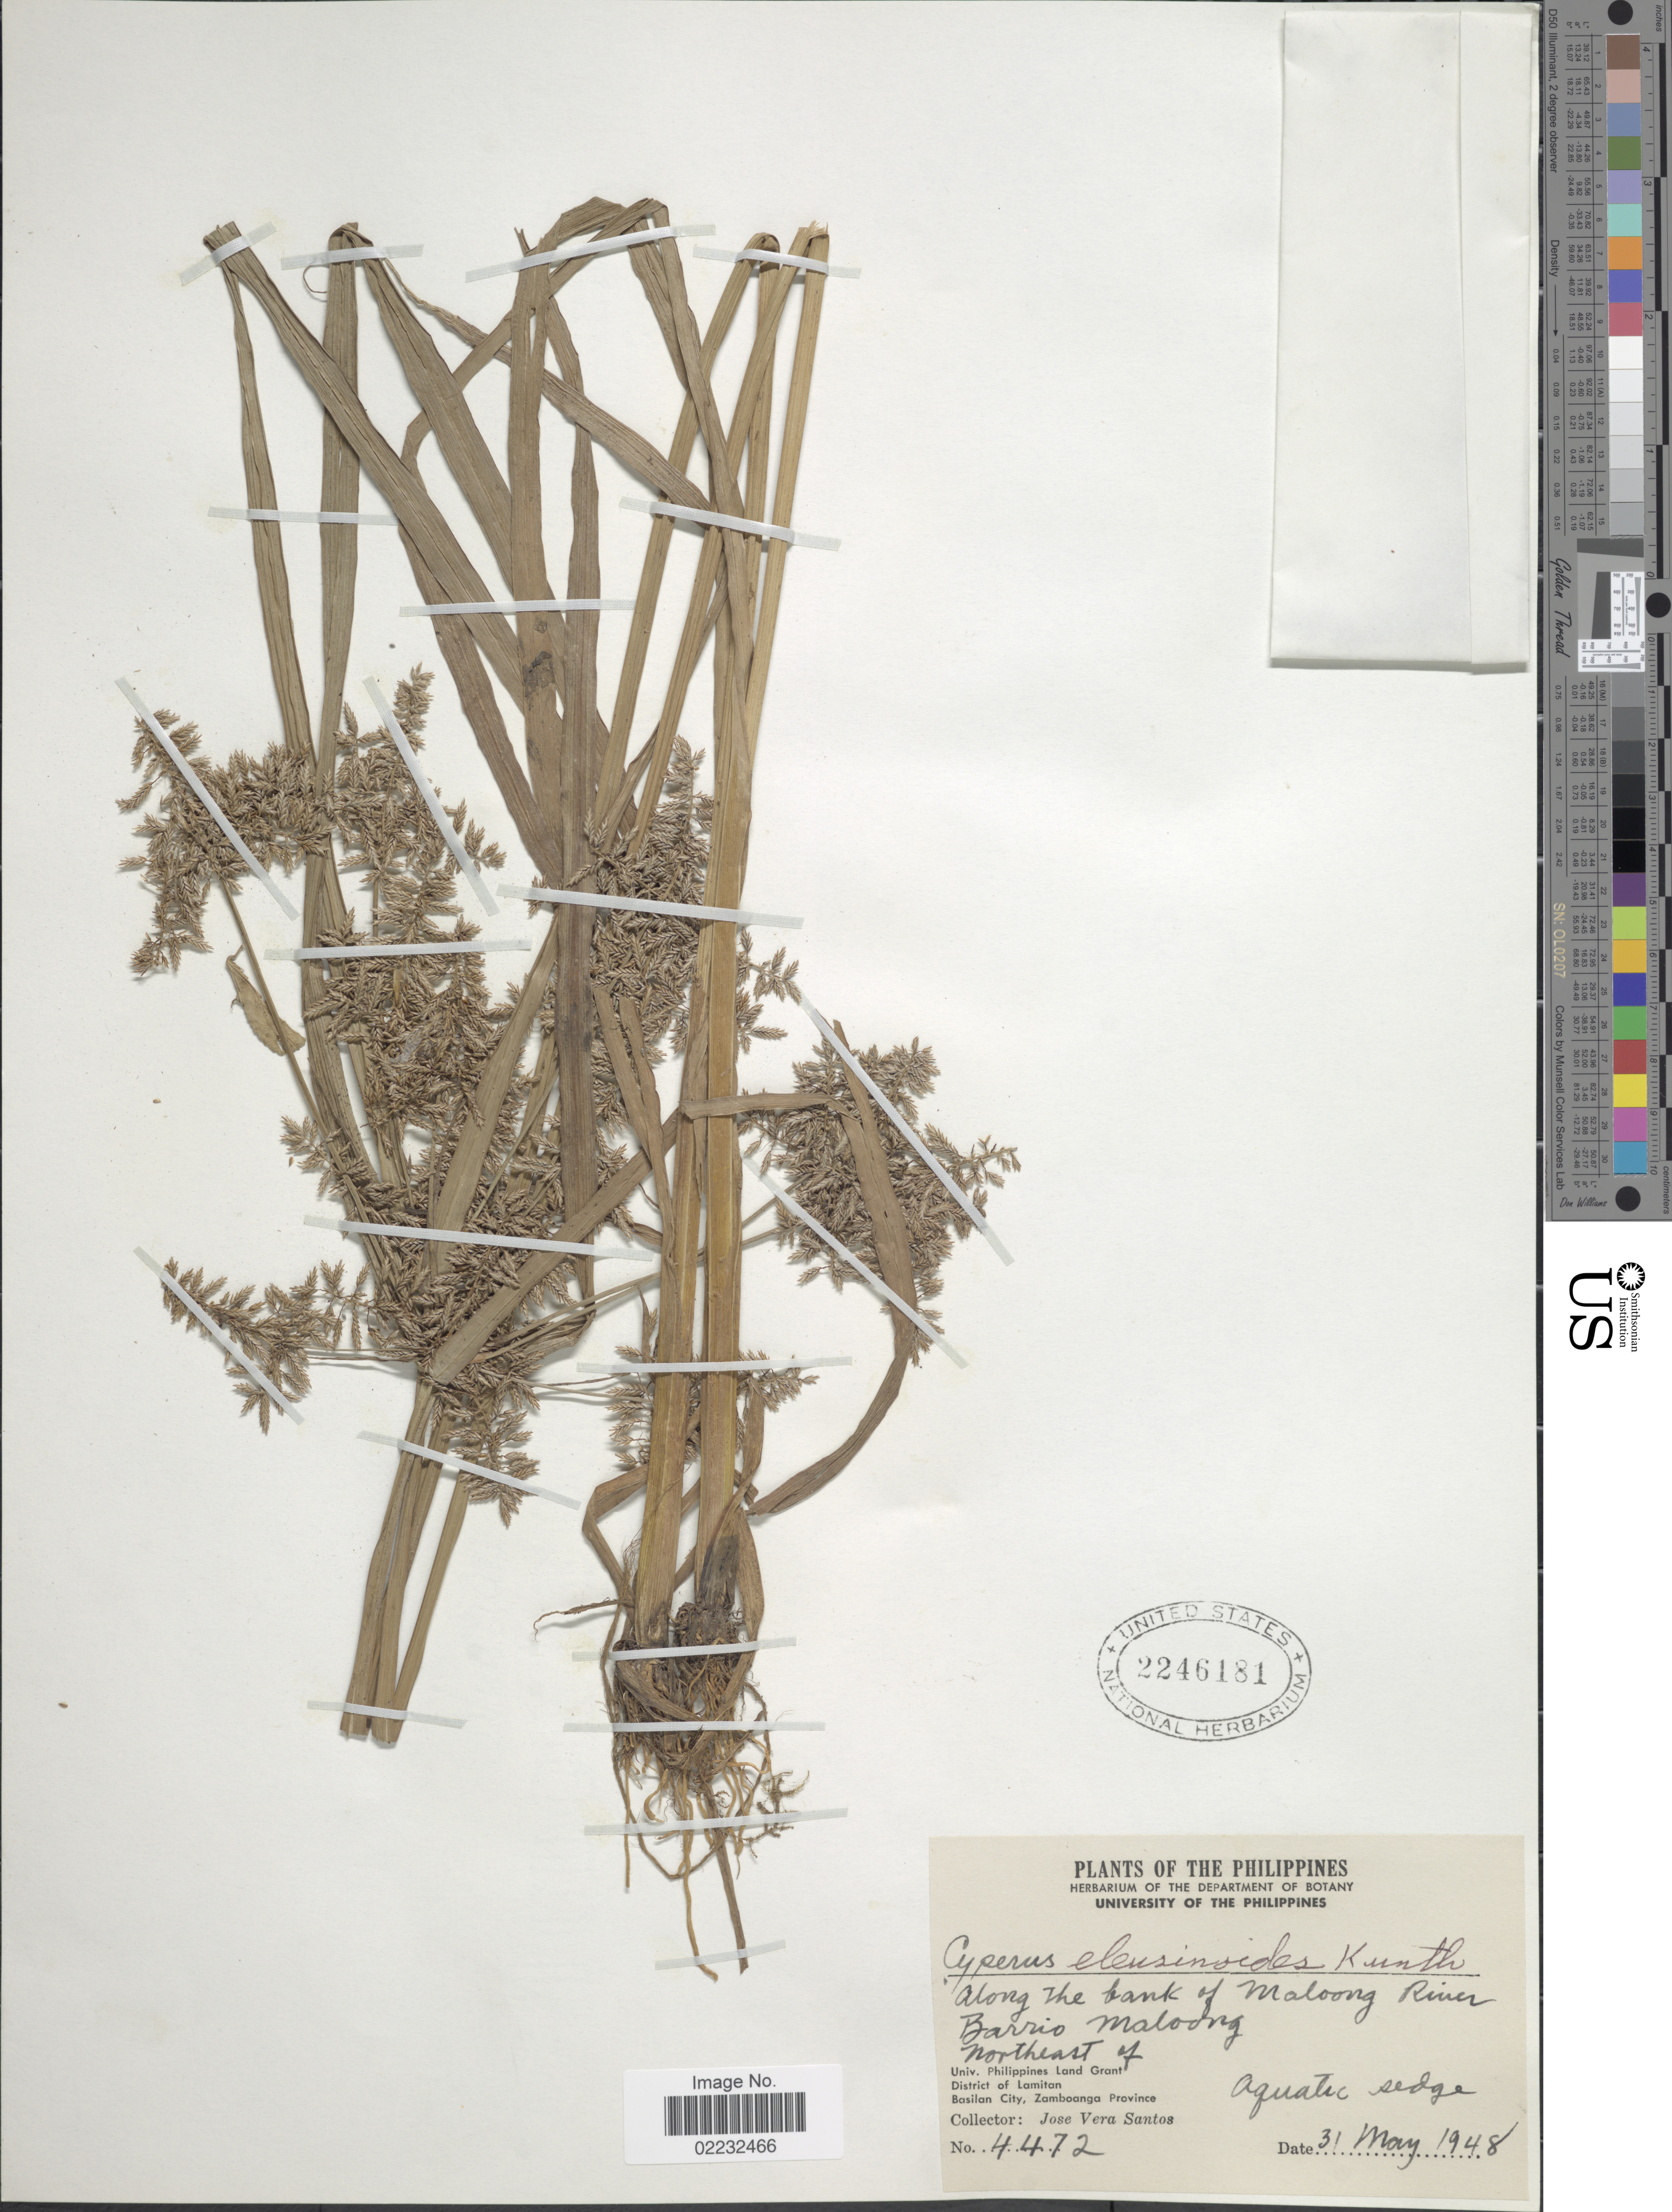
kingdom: Plantae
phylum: Tracheophyta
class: Liliopsida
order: Poales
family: Cyperaceae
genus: Cyperus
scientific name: Cyperus nutans subsp. eleusinoides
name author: (Kunth) T. Koyama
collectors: J. V. Santos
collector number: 4472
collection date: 1948-05-31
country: Philippines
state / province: Muslim Mindanao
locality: Along the bank of Maloong River, Barrio Maloong. Northeast of Univ. Philippines Land Grant. District of Lamitan, Basilan City, Zamboanga Province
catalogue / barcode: US 2246181